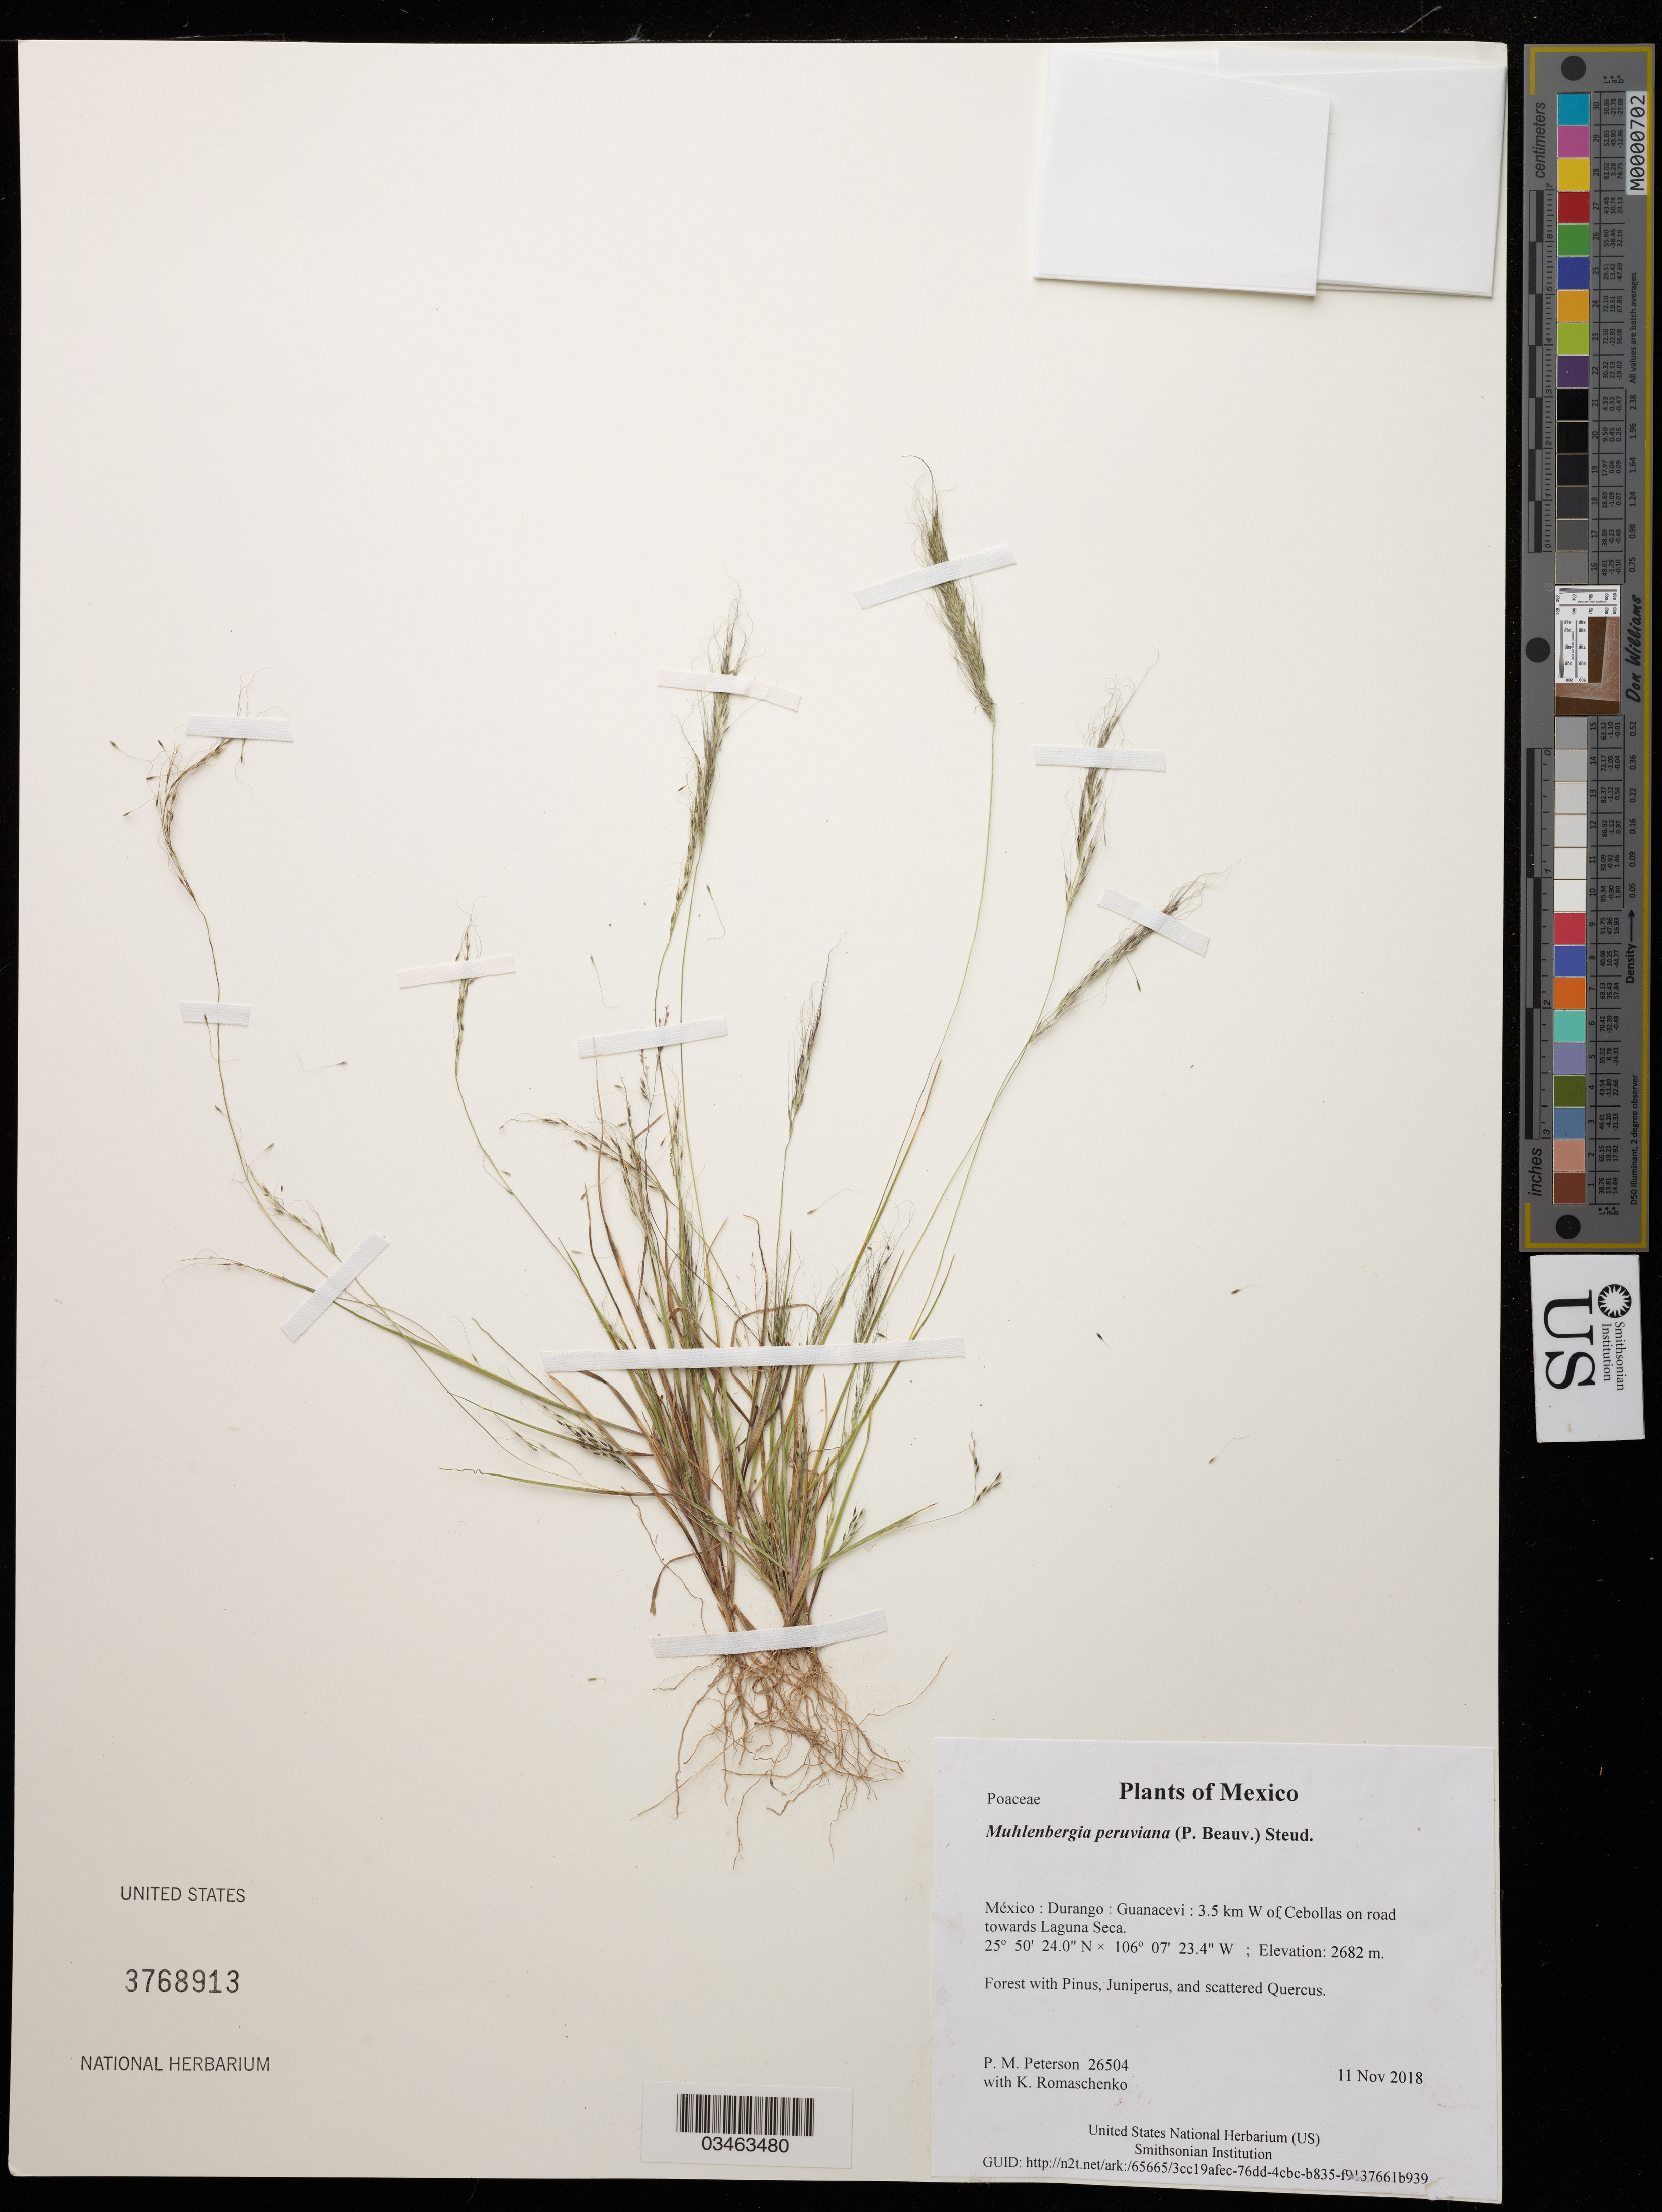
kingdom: Plantae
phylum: Tracheophyta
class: Liliopsida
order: Poales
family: Poaceae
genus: Muhlenbergia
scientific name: Muhlenbergia peruviana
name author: (P. Beauv.) Steud.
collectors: P. M. Peterson & K. Romaschenko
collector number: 26504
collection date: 2018-11-11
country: México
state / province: Durango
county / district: Guanacevi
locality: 3.5 km W of Cebollas on road towards Laguna Seca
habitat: Forest with Pinus, Juniperus, and scattered Quercus.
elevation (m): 2682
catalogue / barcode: US 3768913